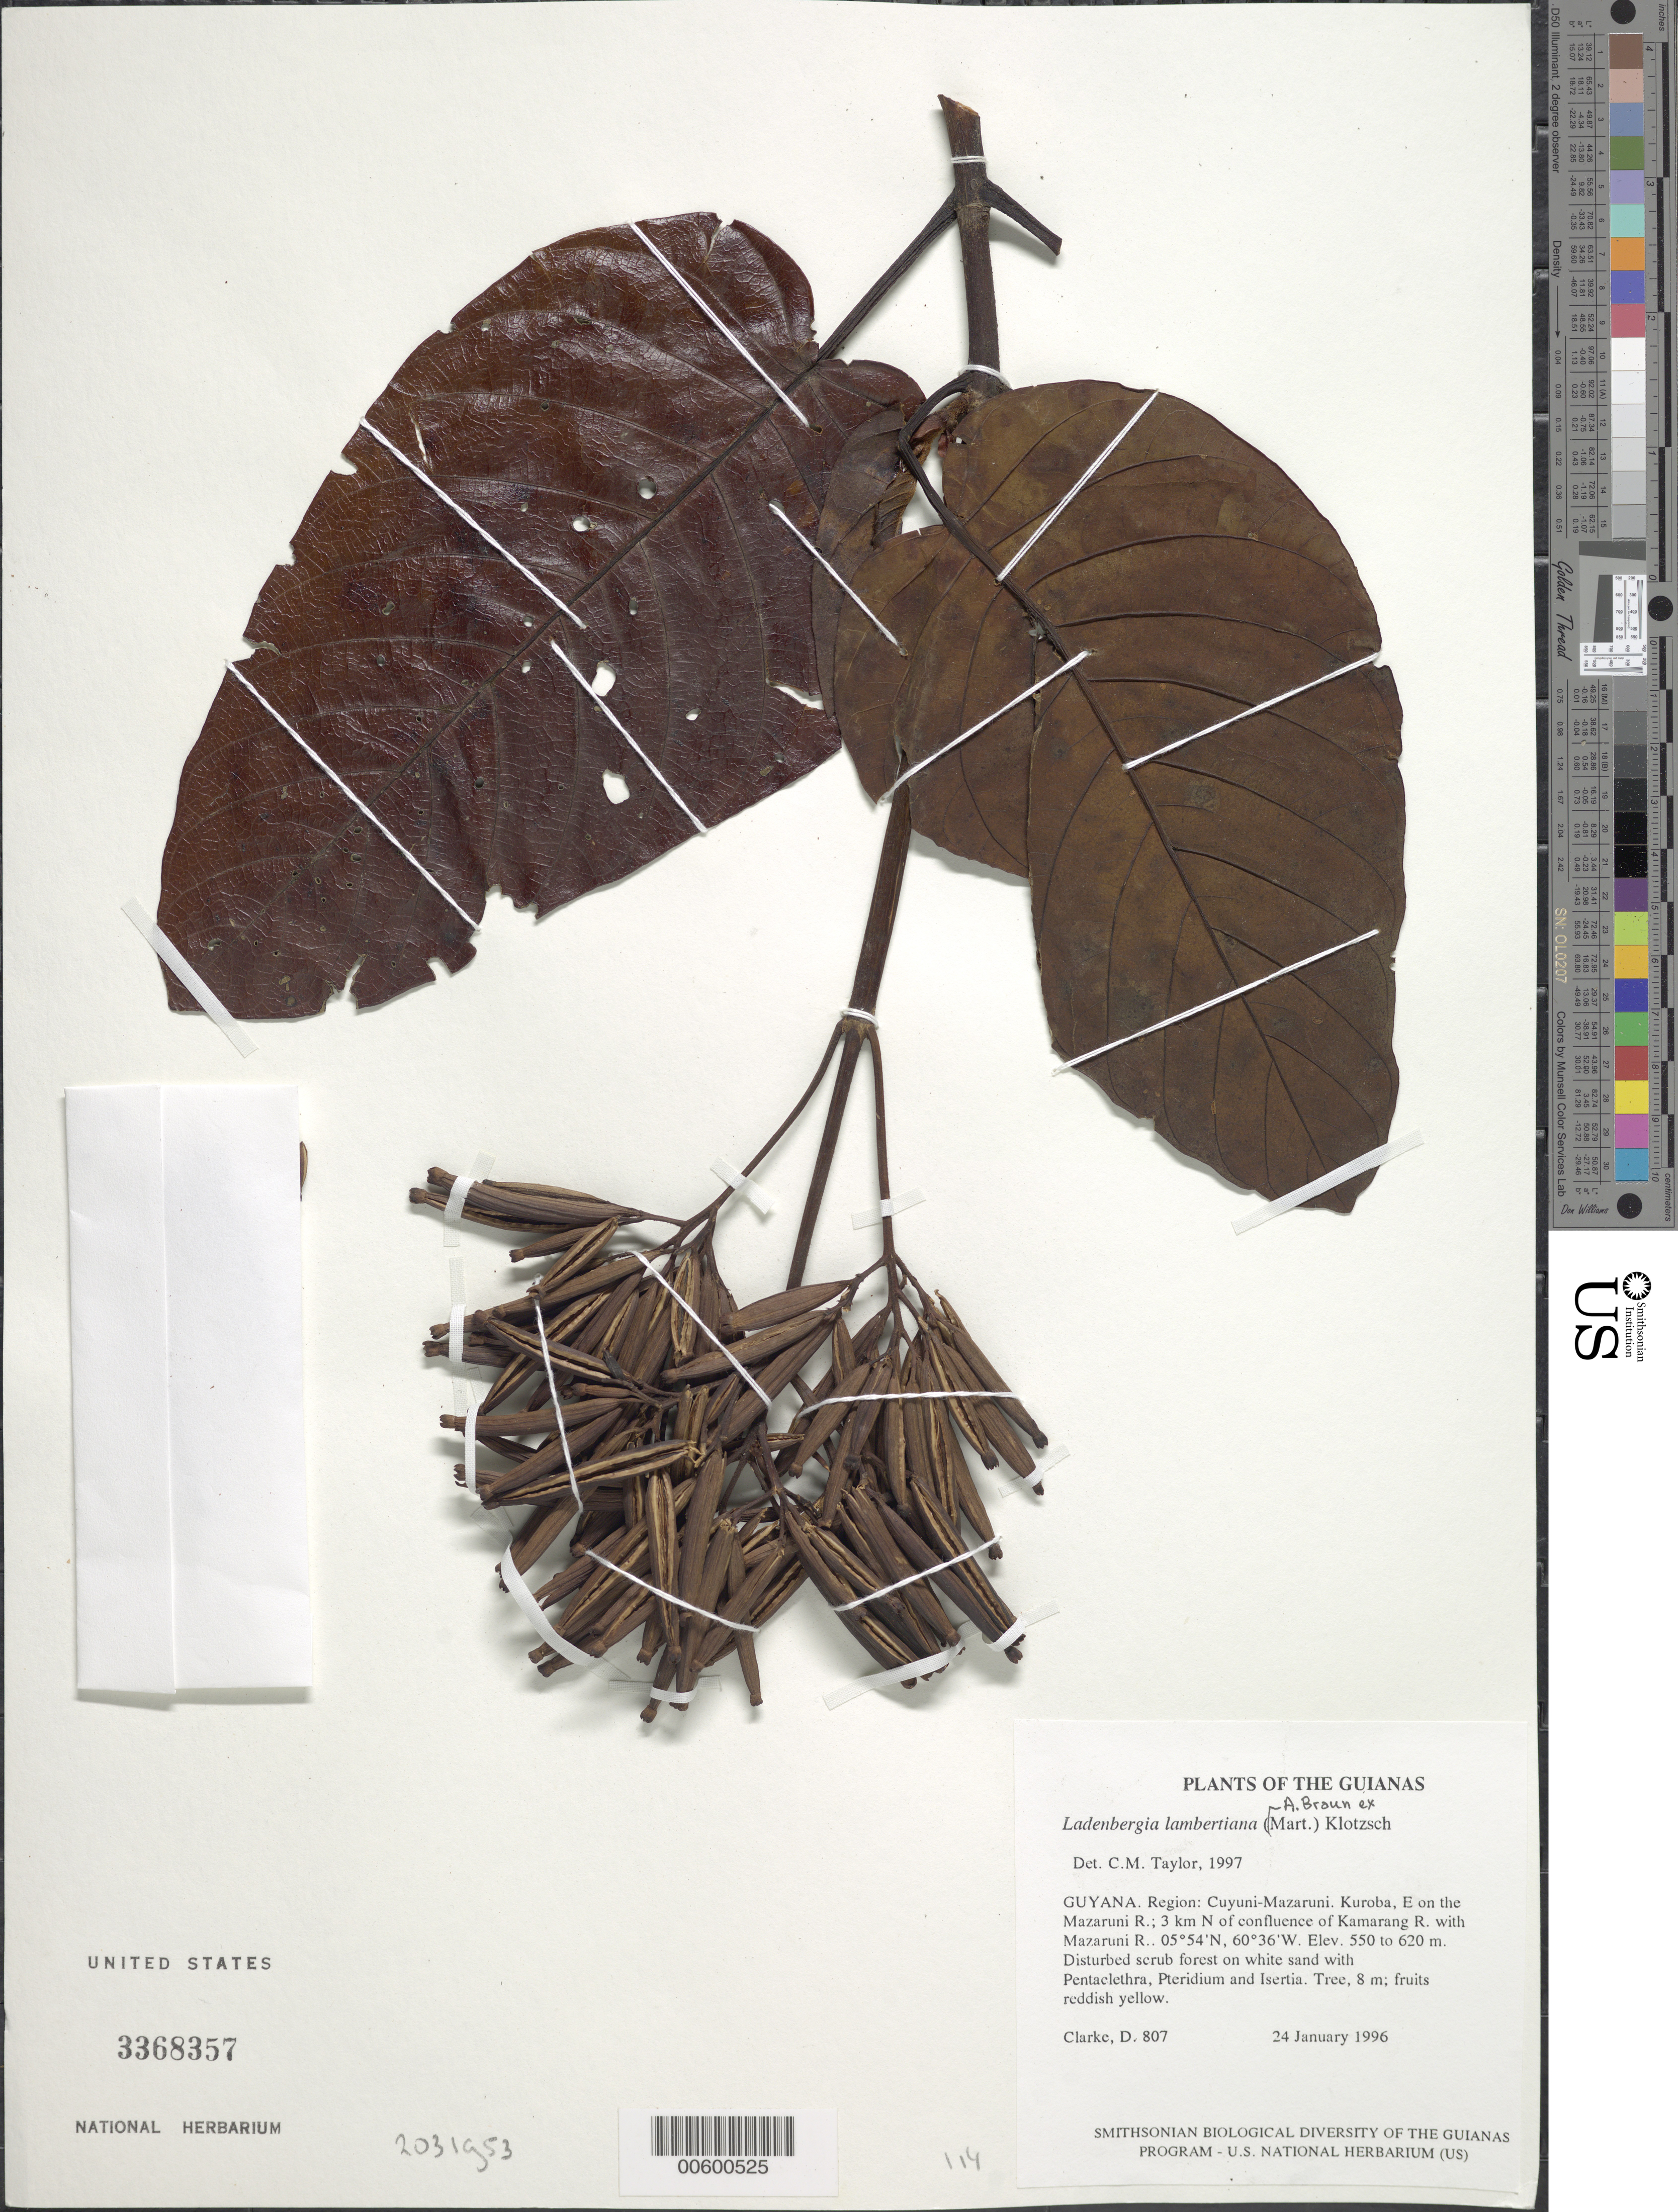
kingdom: Plantae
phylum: Tracheophyta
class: Magnoliopsida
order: Gentianales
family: Rubiaceae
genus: Ladenbergia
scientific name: Ladenbergia lambertiana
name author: (A. Braun ex Mart.) Klotzsch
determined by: Taylor, Charlotte M.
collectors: H. D. Clarke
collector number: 807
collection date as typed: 24 January 1996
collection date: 1996-01-24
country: Guyana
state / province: Cuyuni-Mazaruni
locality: Kuroba, E on the Mazaruni R.; 3 km N of confluence of Kamarang R. with Mazaruni R.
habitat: Disturbed scrub forest on white sand with Pentaclethra, Pteridium and Isertia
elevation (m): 550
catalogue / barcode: US 3368357